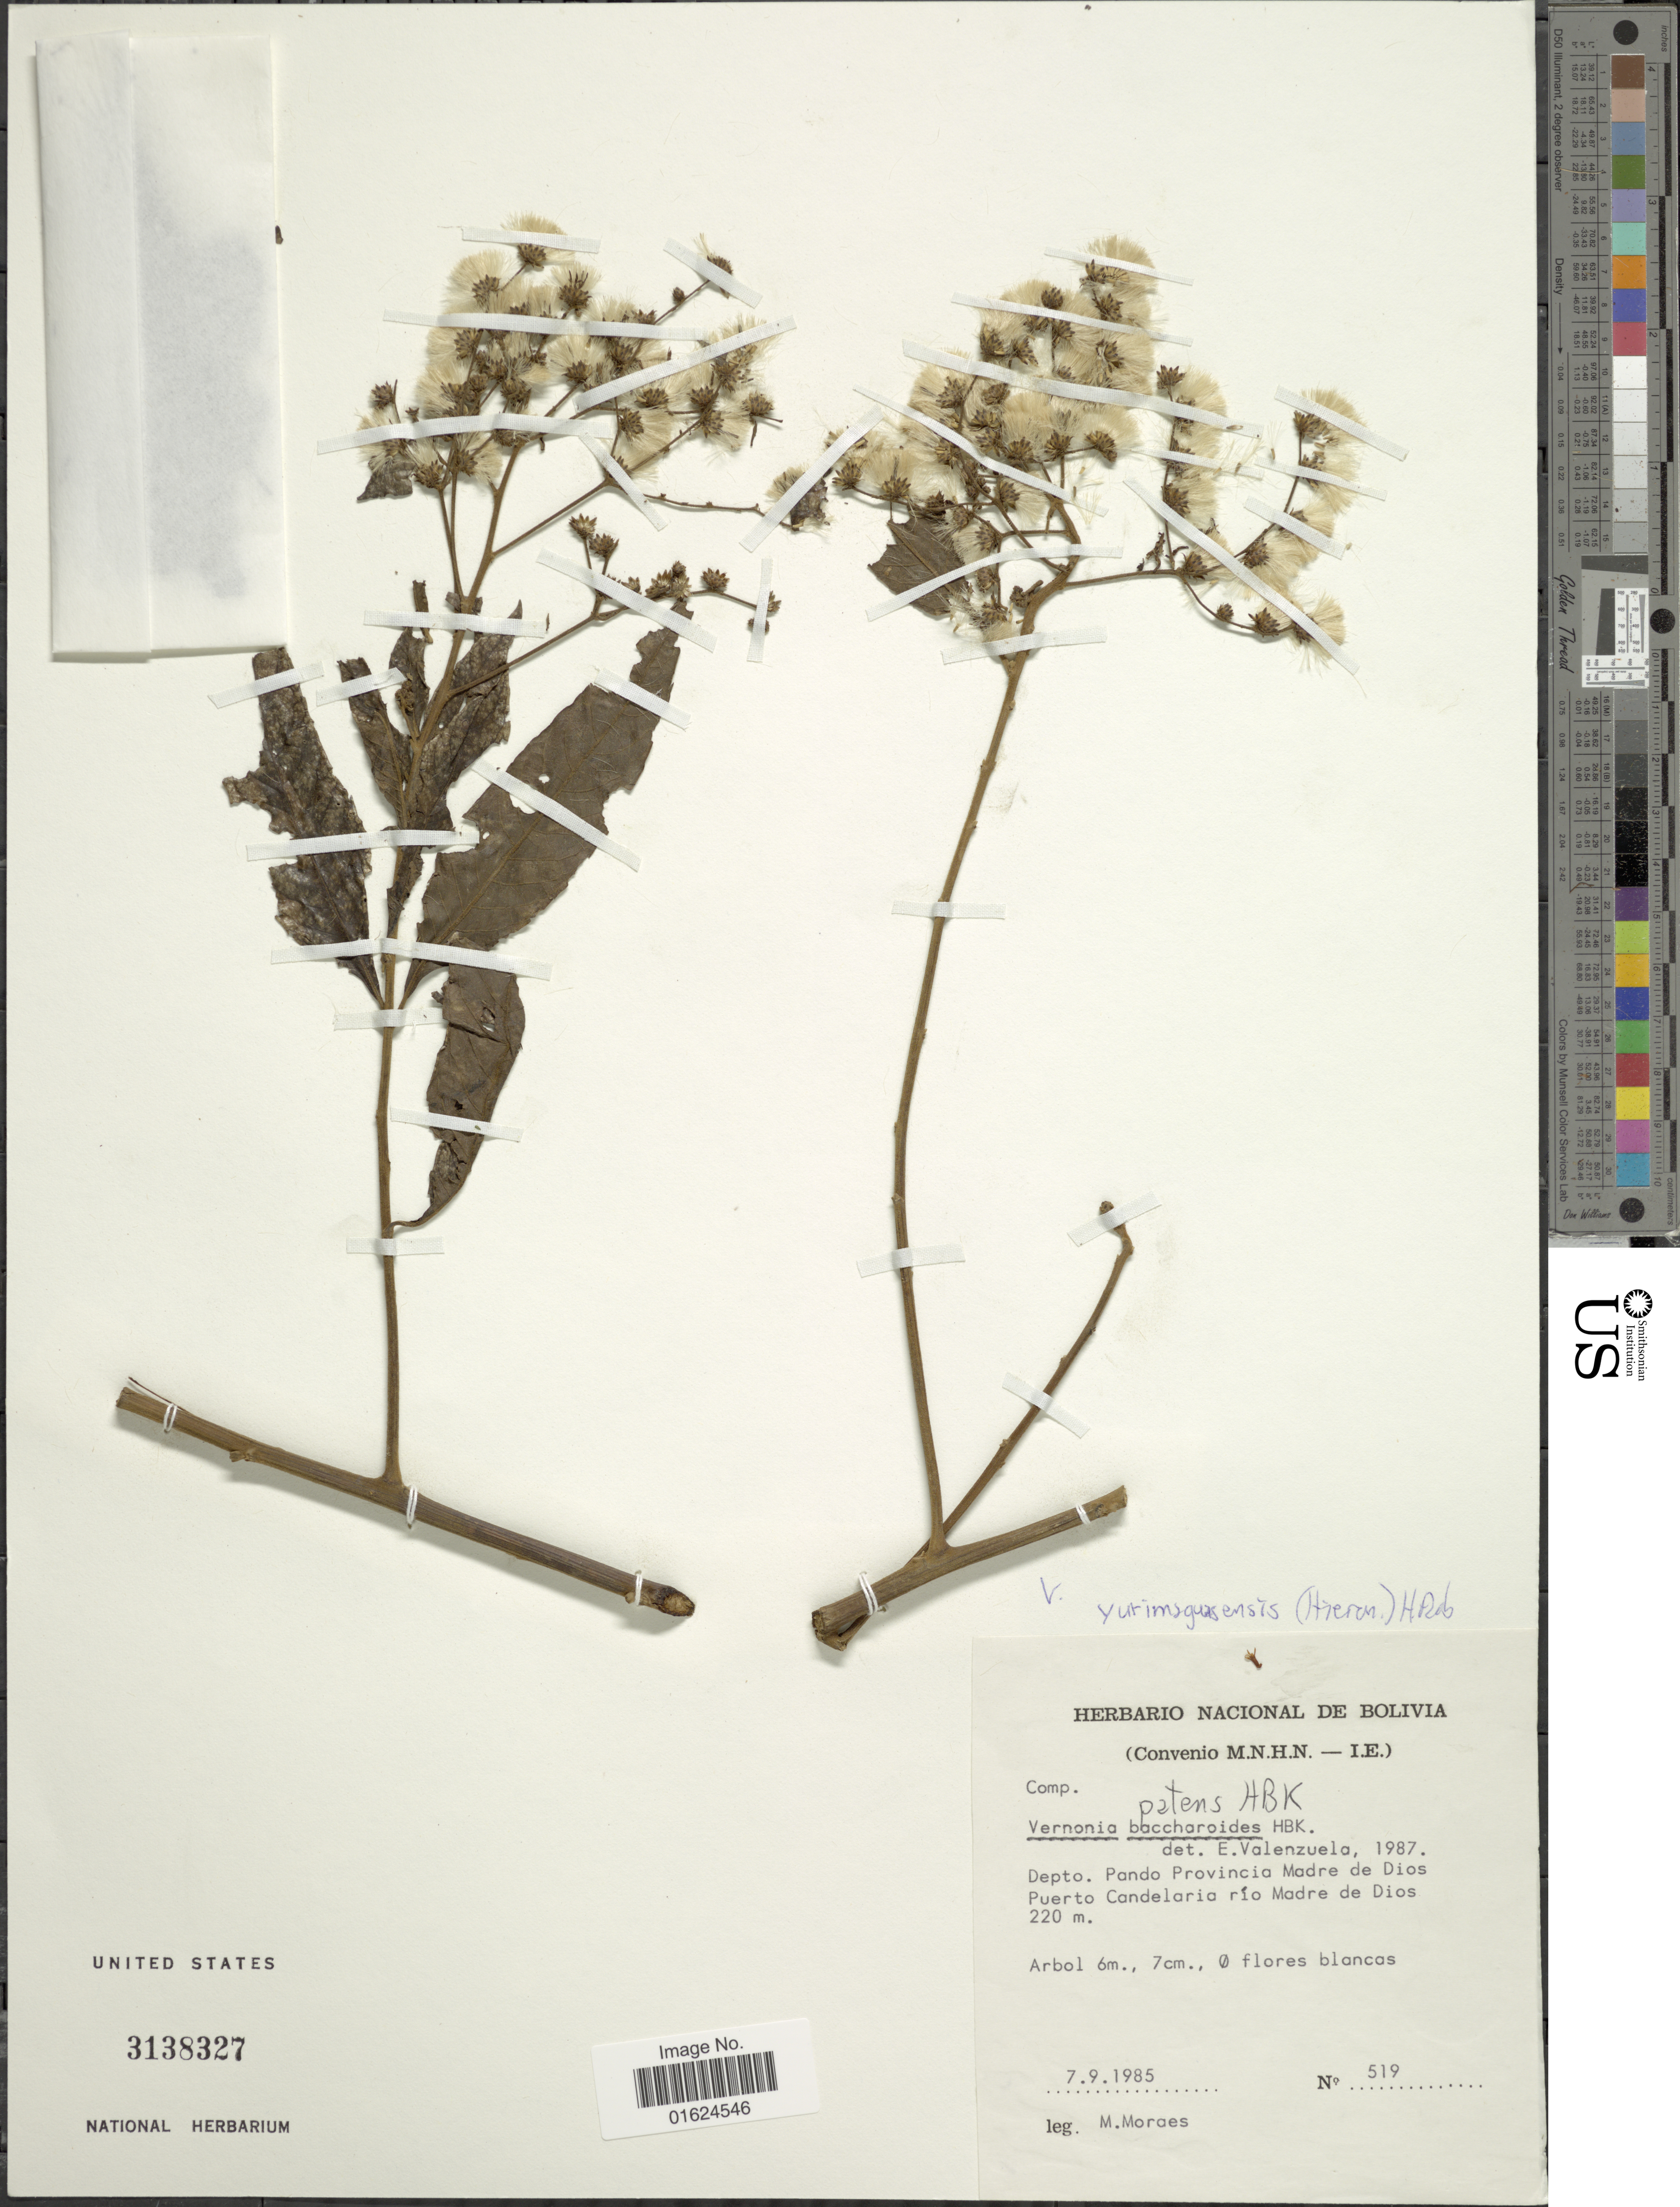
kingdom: Plantae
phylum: Tracheophyta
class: Magnoliopsida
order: Asterales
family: Asteraceae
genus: Vernonanthura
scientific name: Vernonanthura patens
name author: (Kunth) H. Rob.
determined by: Renon, Polla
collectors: M. Moraes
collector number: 519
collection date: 1985-09-07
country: Bolivia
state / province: Pando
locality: Depto pando Provincia Madre de Dios Puerto Candelaria río Madre de Dios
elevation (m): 220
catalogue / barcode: US 3138327